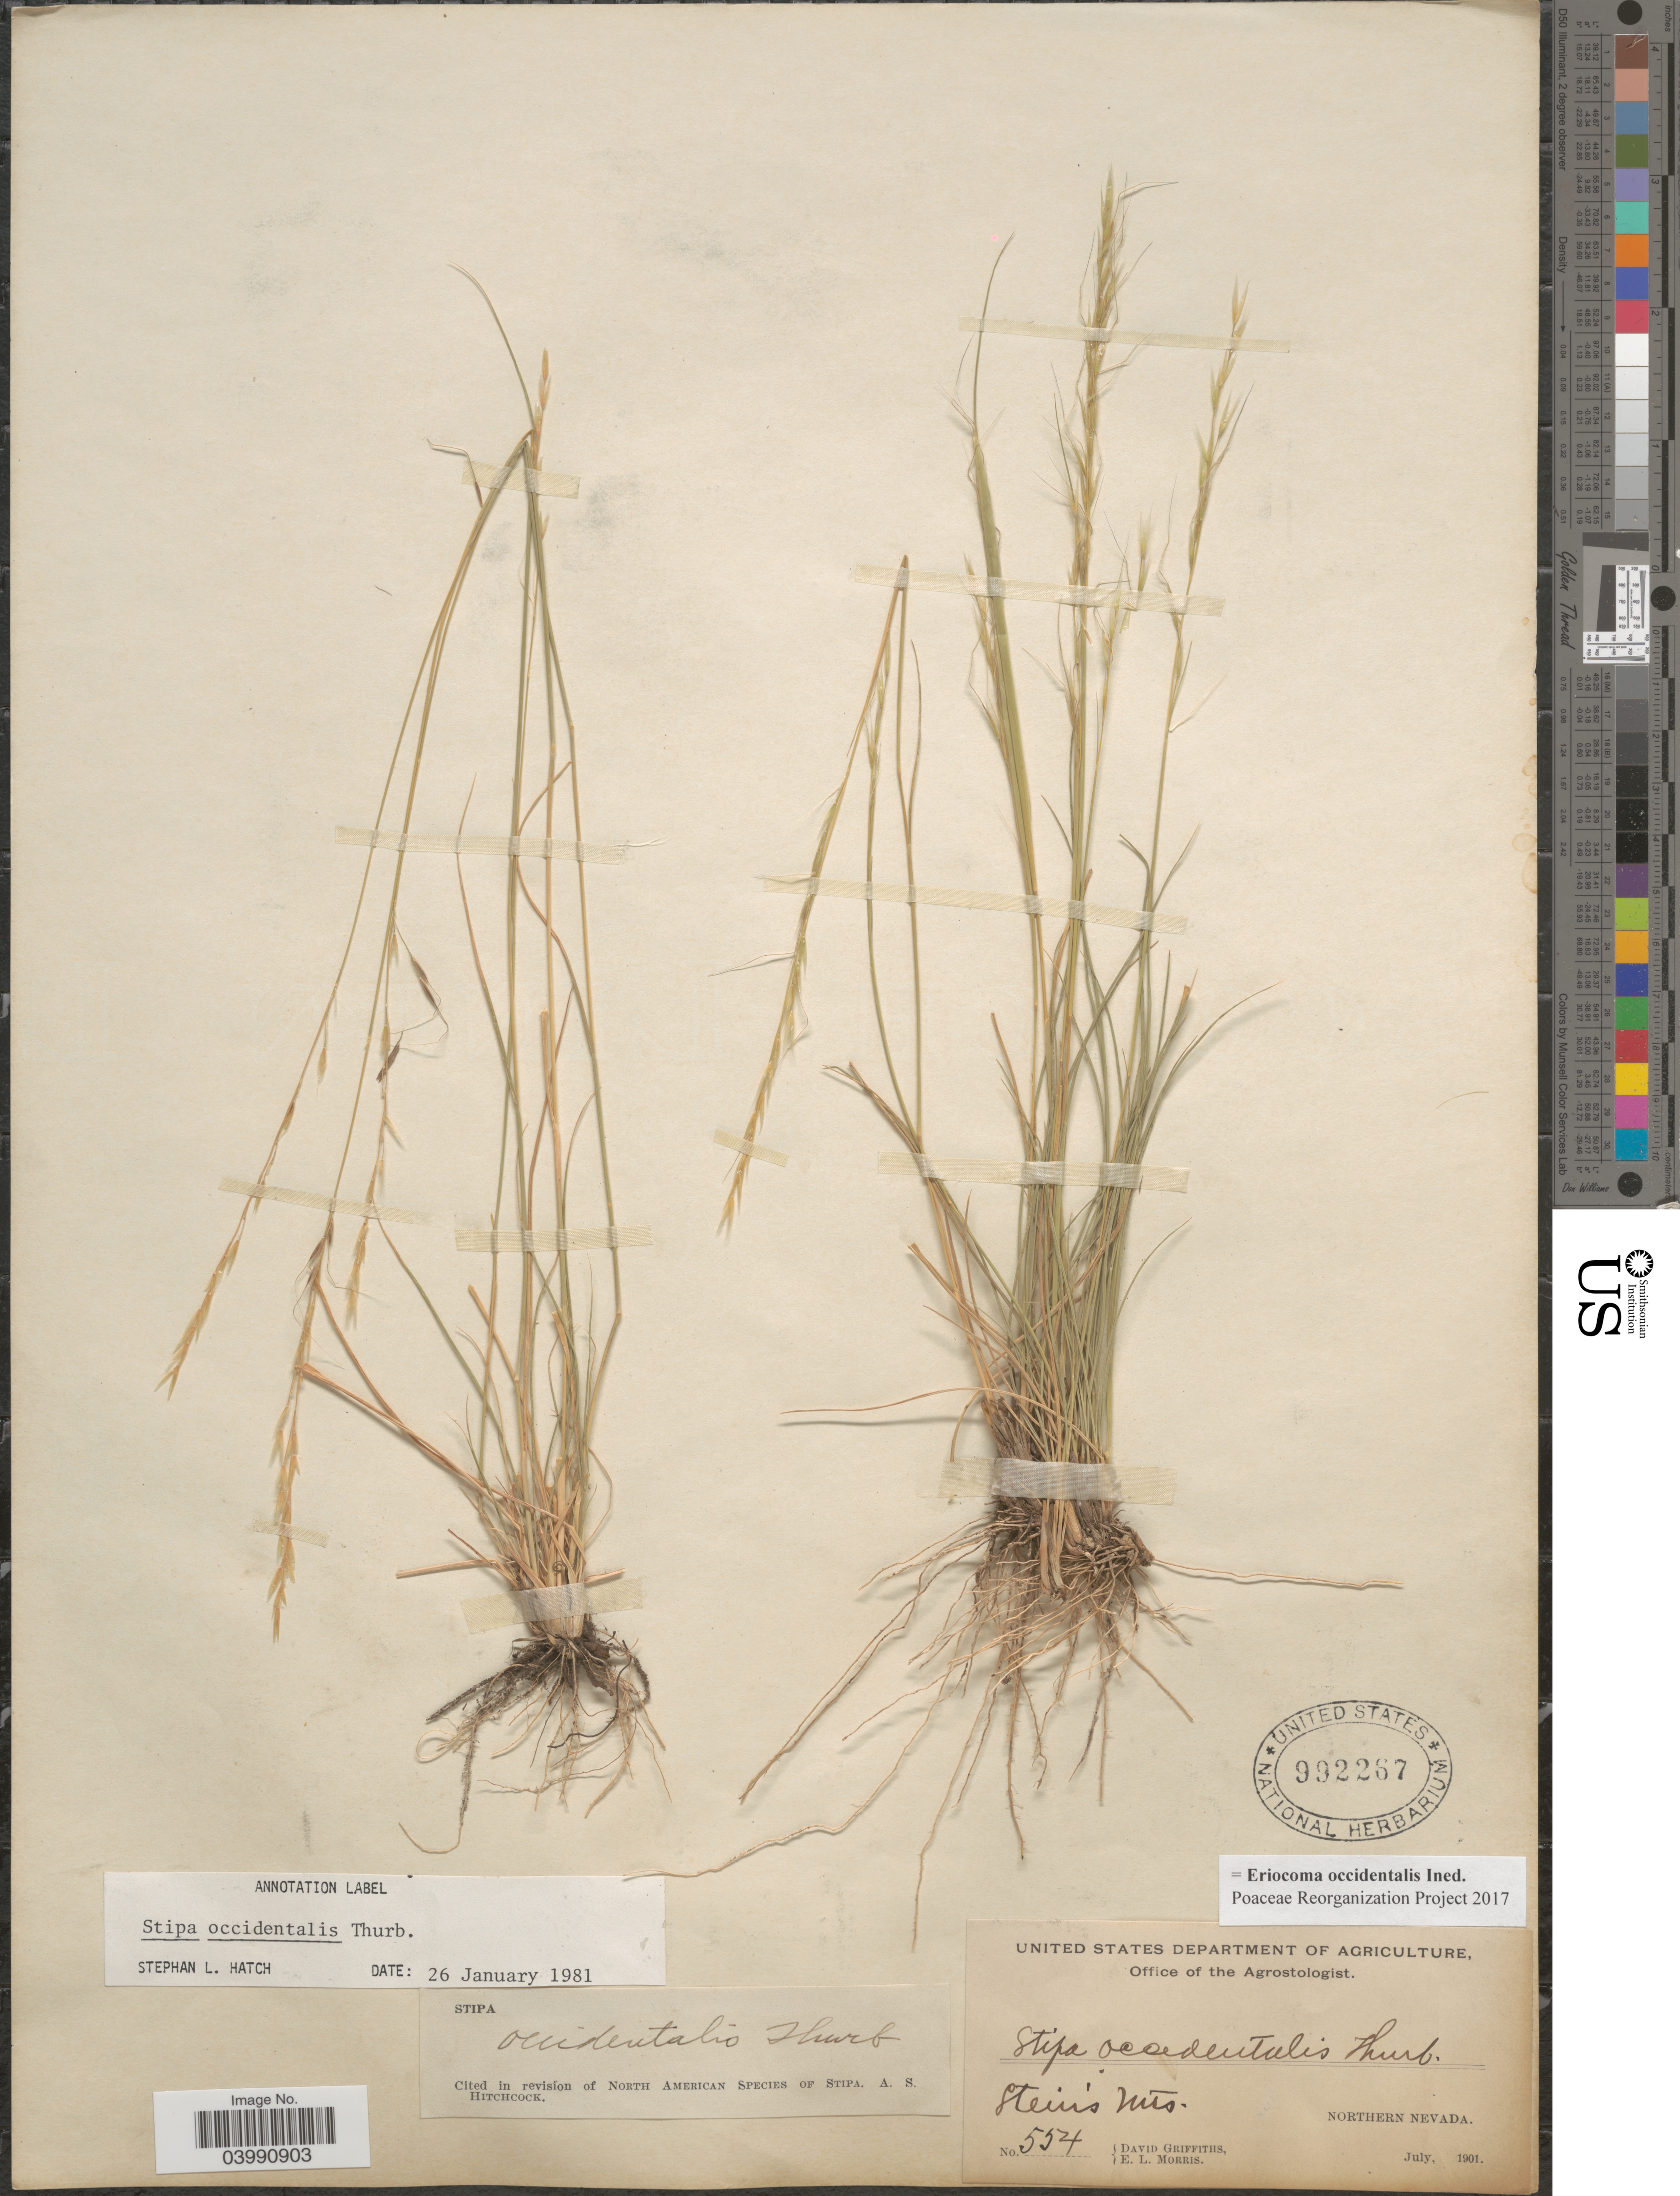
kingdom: Plantae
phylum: Tracheophyta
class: Liliopsida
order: Poales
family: Poaceae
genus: Eriocoma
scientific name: Eriocoma occidentalis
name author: (Thurb. ex S. Watson) Romasch.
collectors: D. Griffiths & E. Morris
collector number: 554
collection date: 1901-07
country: United States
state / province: Nevada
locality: Stein's Mts. Northern Nevada.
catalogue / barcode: US 992267